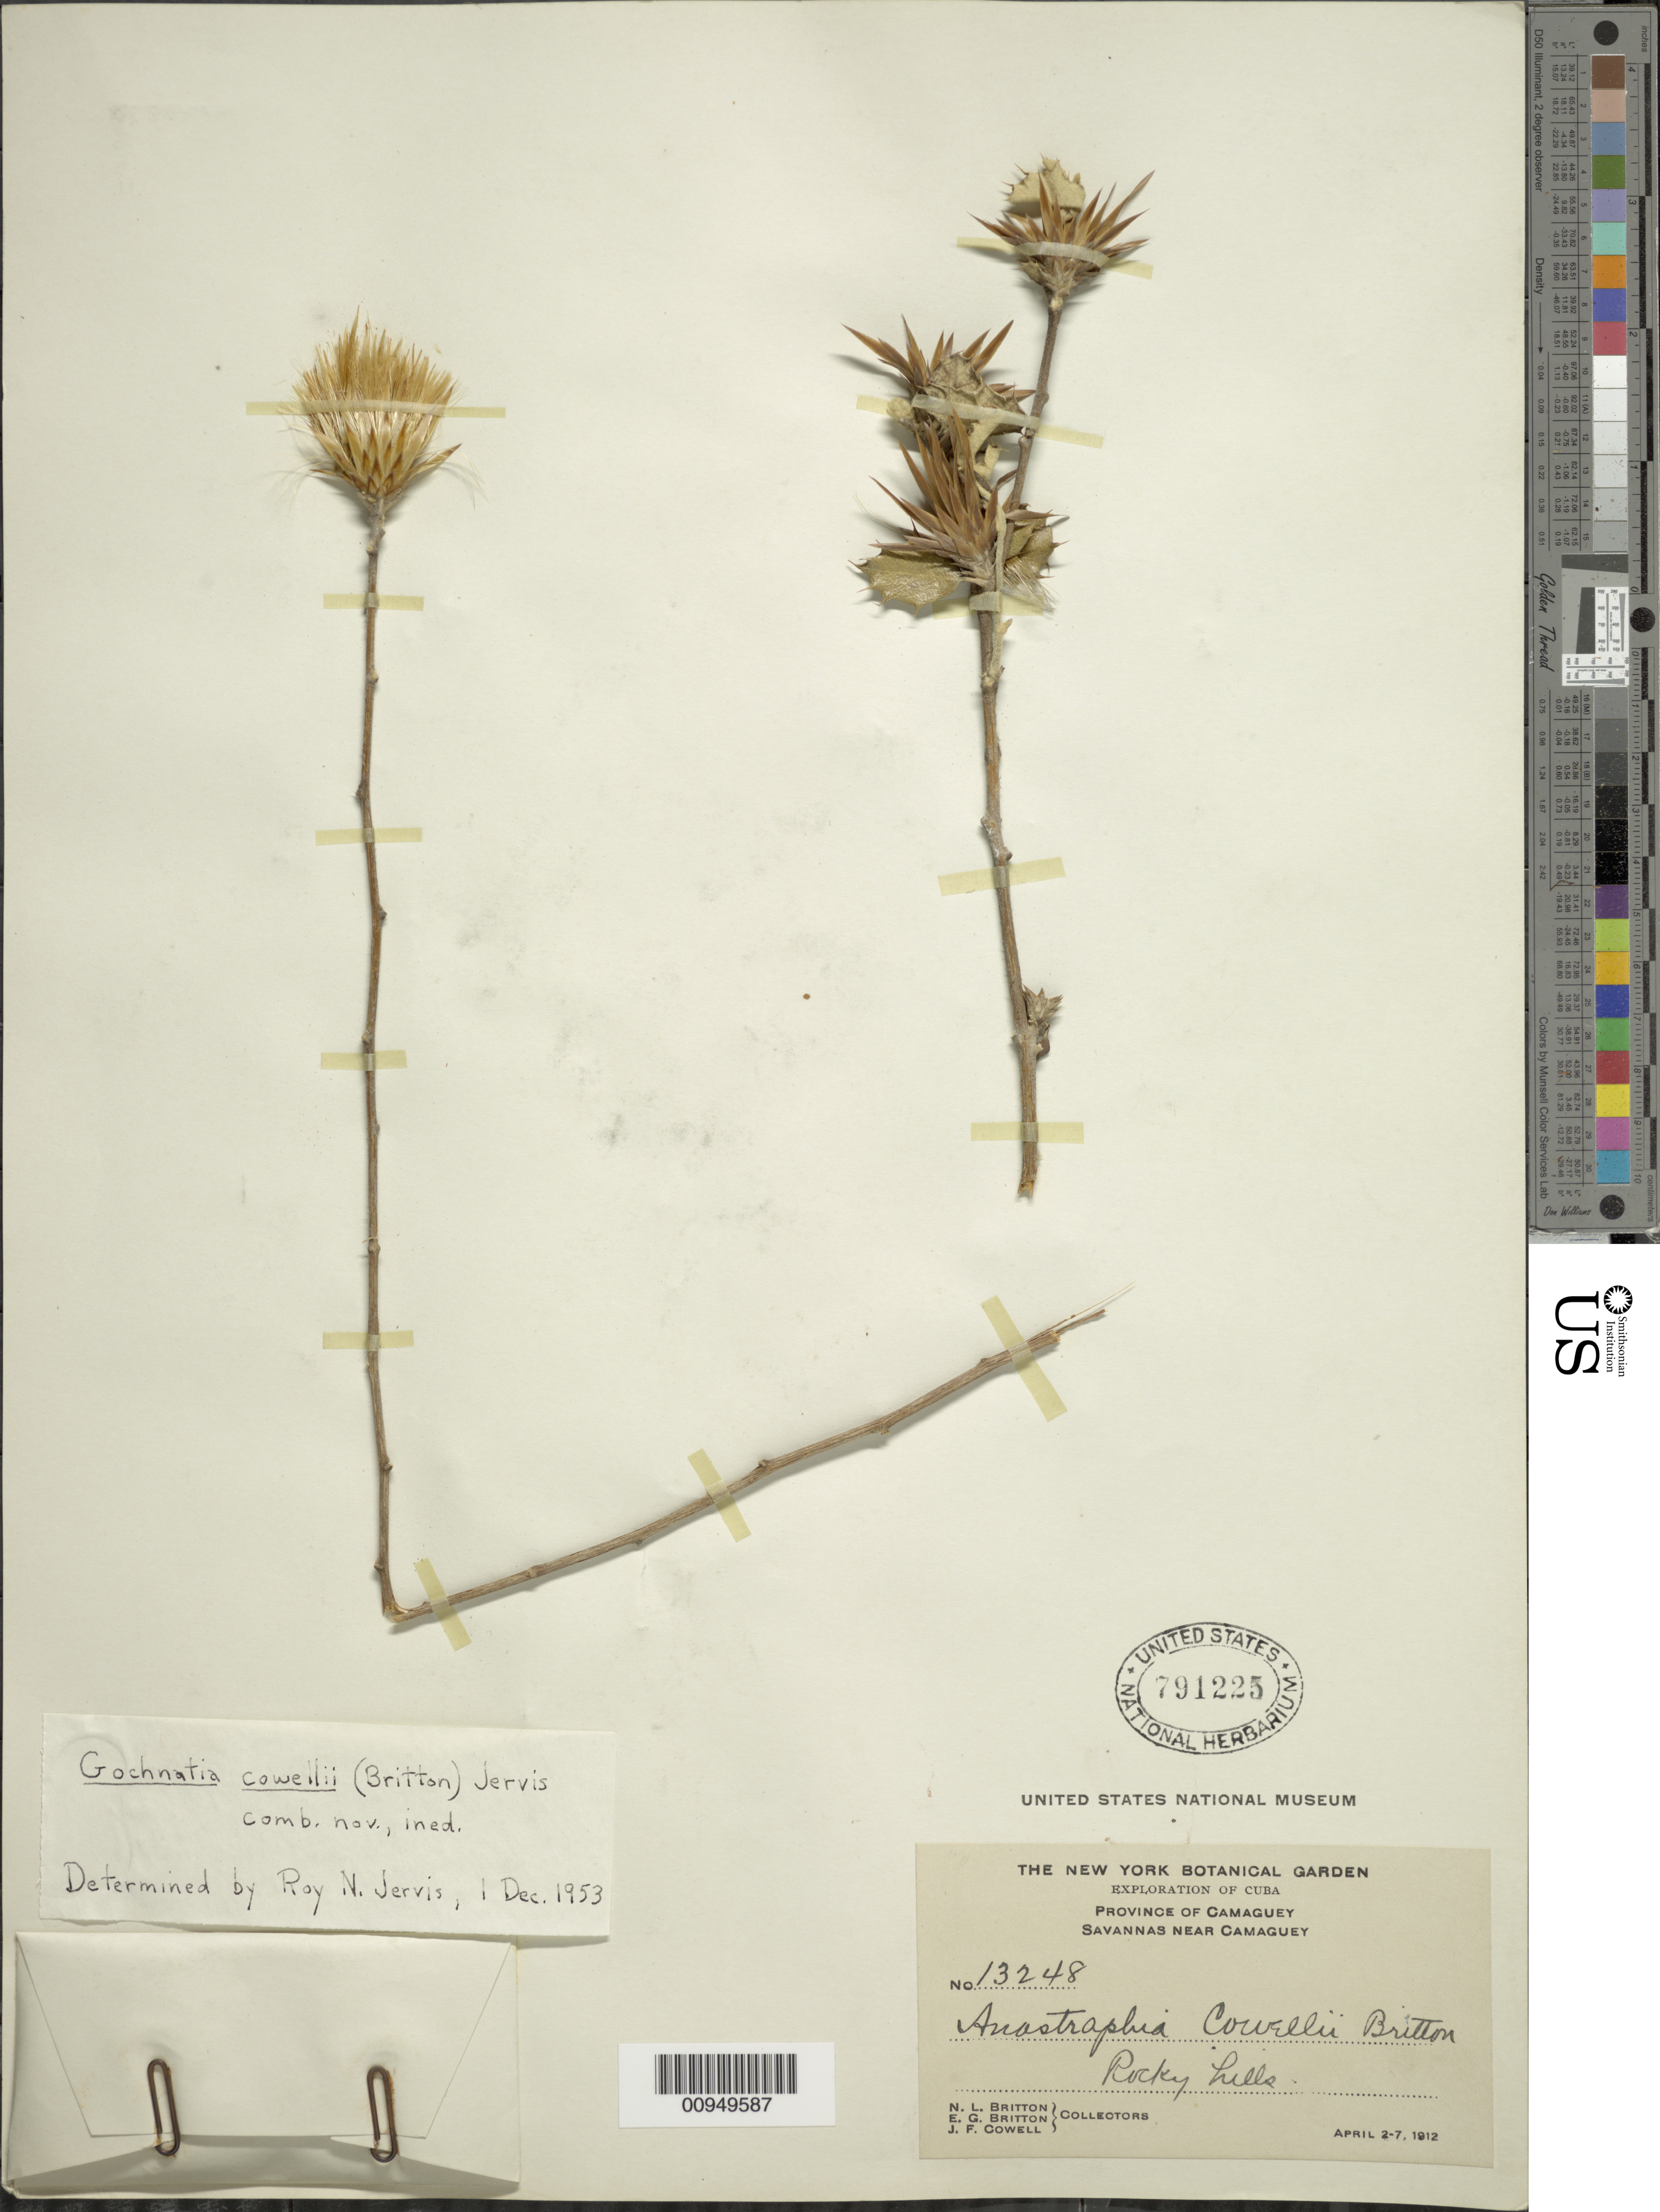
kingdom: Plantae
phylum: Tracheophyta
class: Magnoliopsida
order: Asterales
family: Asteraceae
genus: Anastraphia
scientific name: Anastraphia cowellii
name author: Britton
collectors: N. Britton, E. G. Britton & J. F. Cowell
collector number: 13248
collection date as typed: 02 Apr 1912 to 07 Apr 1912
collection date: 1912-04-02/1912-04-07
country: Cuba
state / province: Camagüey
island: Cuba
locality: Savanas near Camaguey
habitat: Rocky hills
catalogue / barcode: US 791225